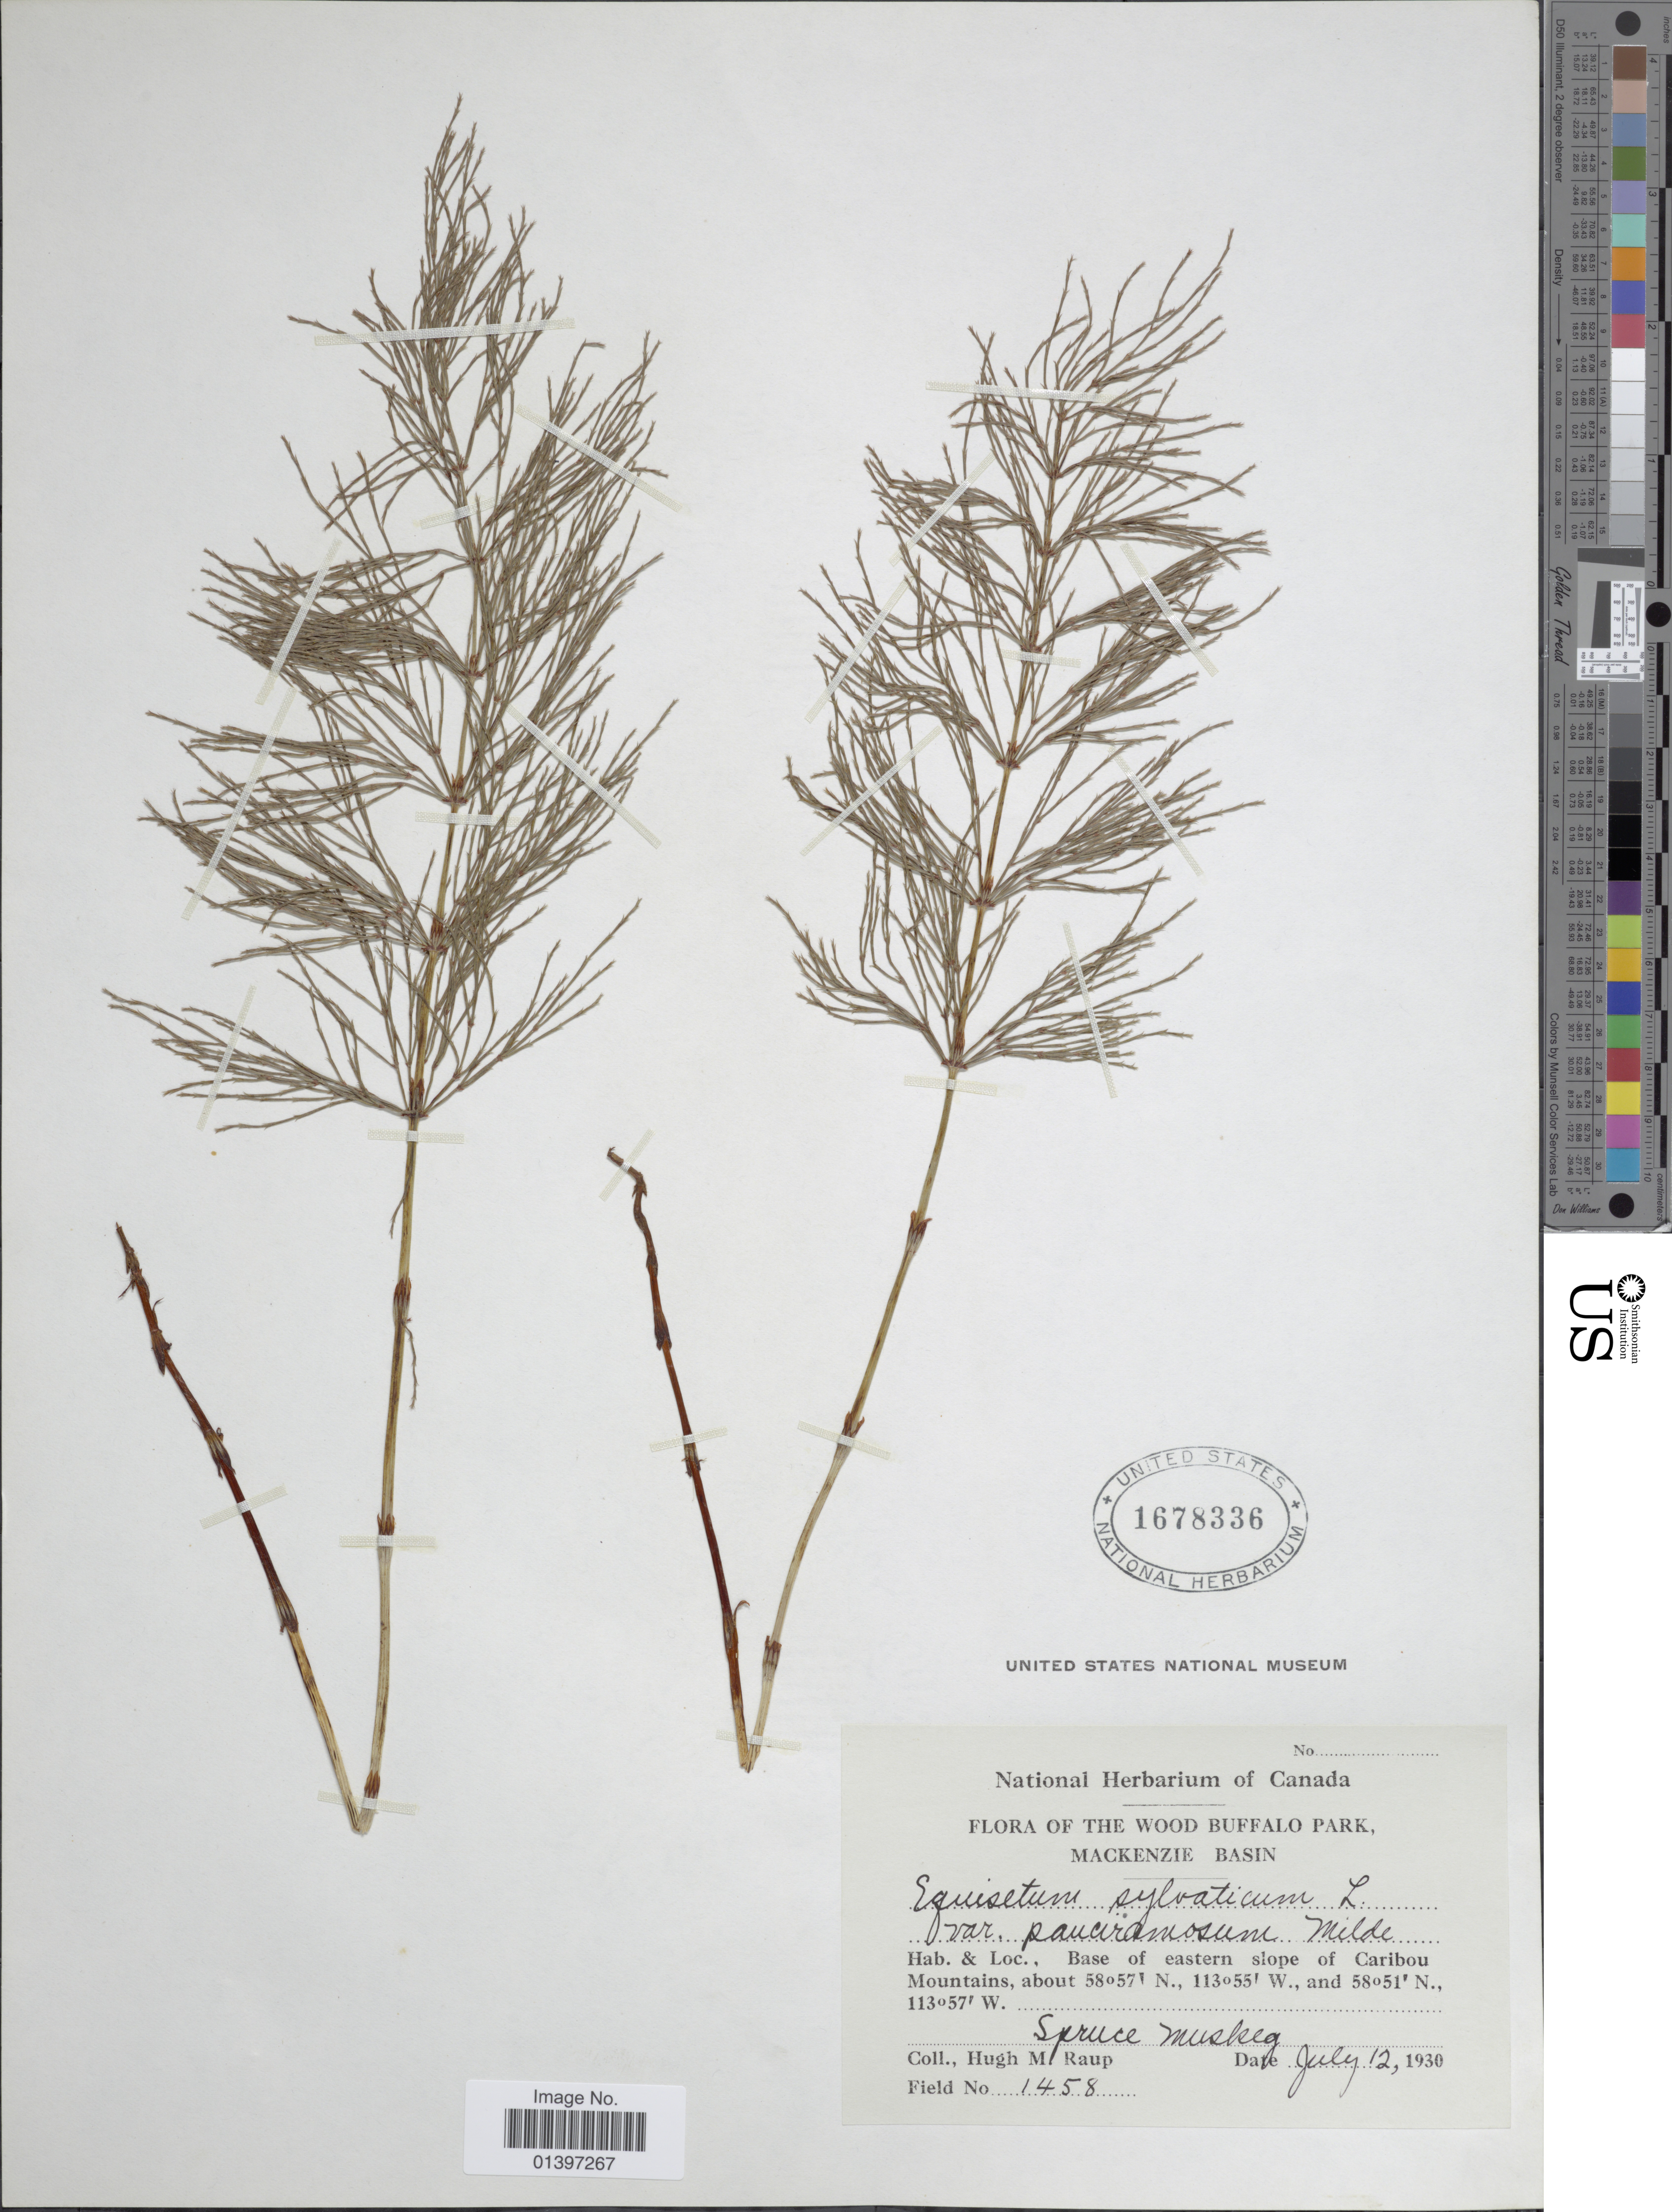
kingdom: Plantae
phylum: Tracheophyta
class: Polypodiopsida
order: Equisetales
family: Equisetaceae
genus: Equisetum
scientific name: Equisetum sylvaticum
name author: L.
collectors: H. Raup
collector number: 1458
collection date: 1930-07-12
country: Canada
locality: Wood Buffalo Park, Mackenzie Basin, Base of eastern slope of Caribou Mountains, spruce muskeg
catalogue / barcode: US 1678336